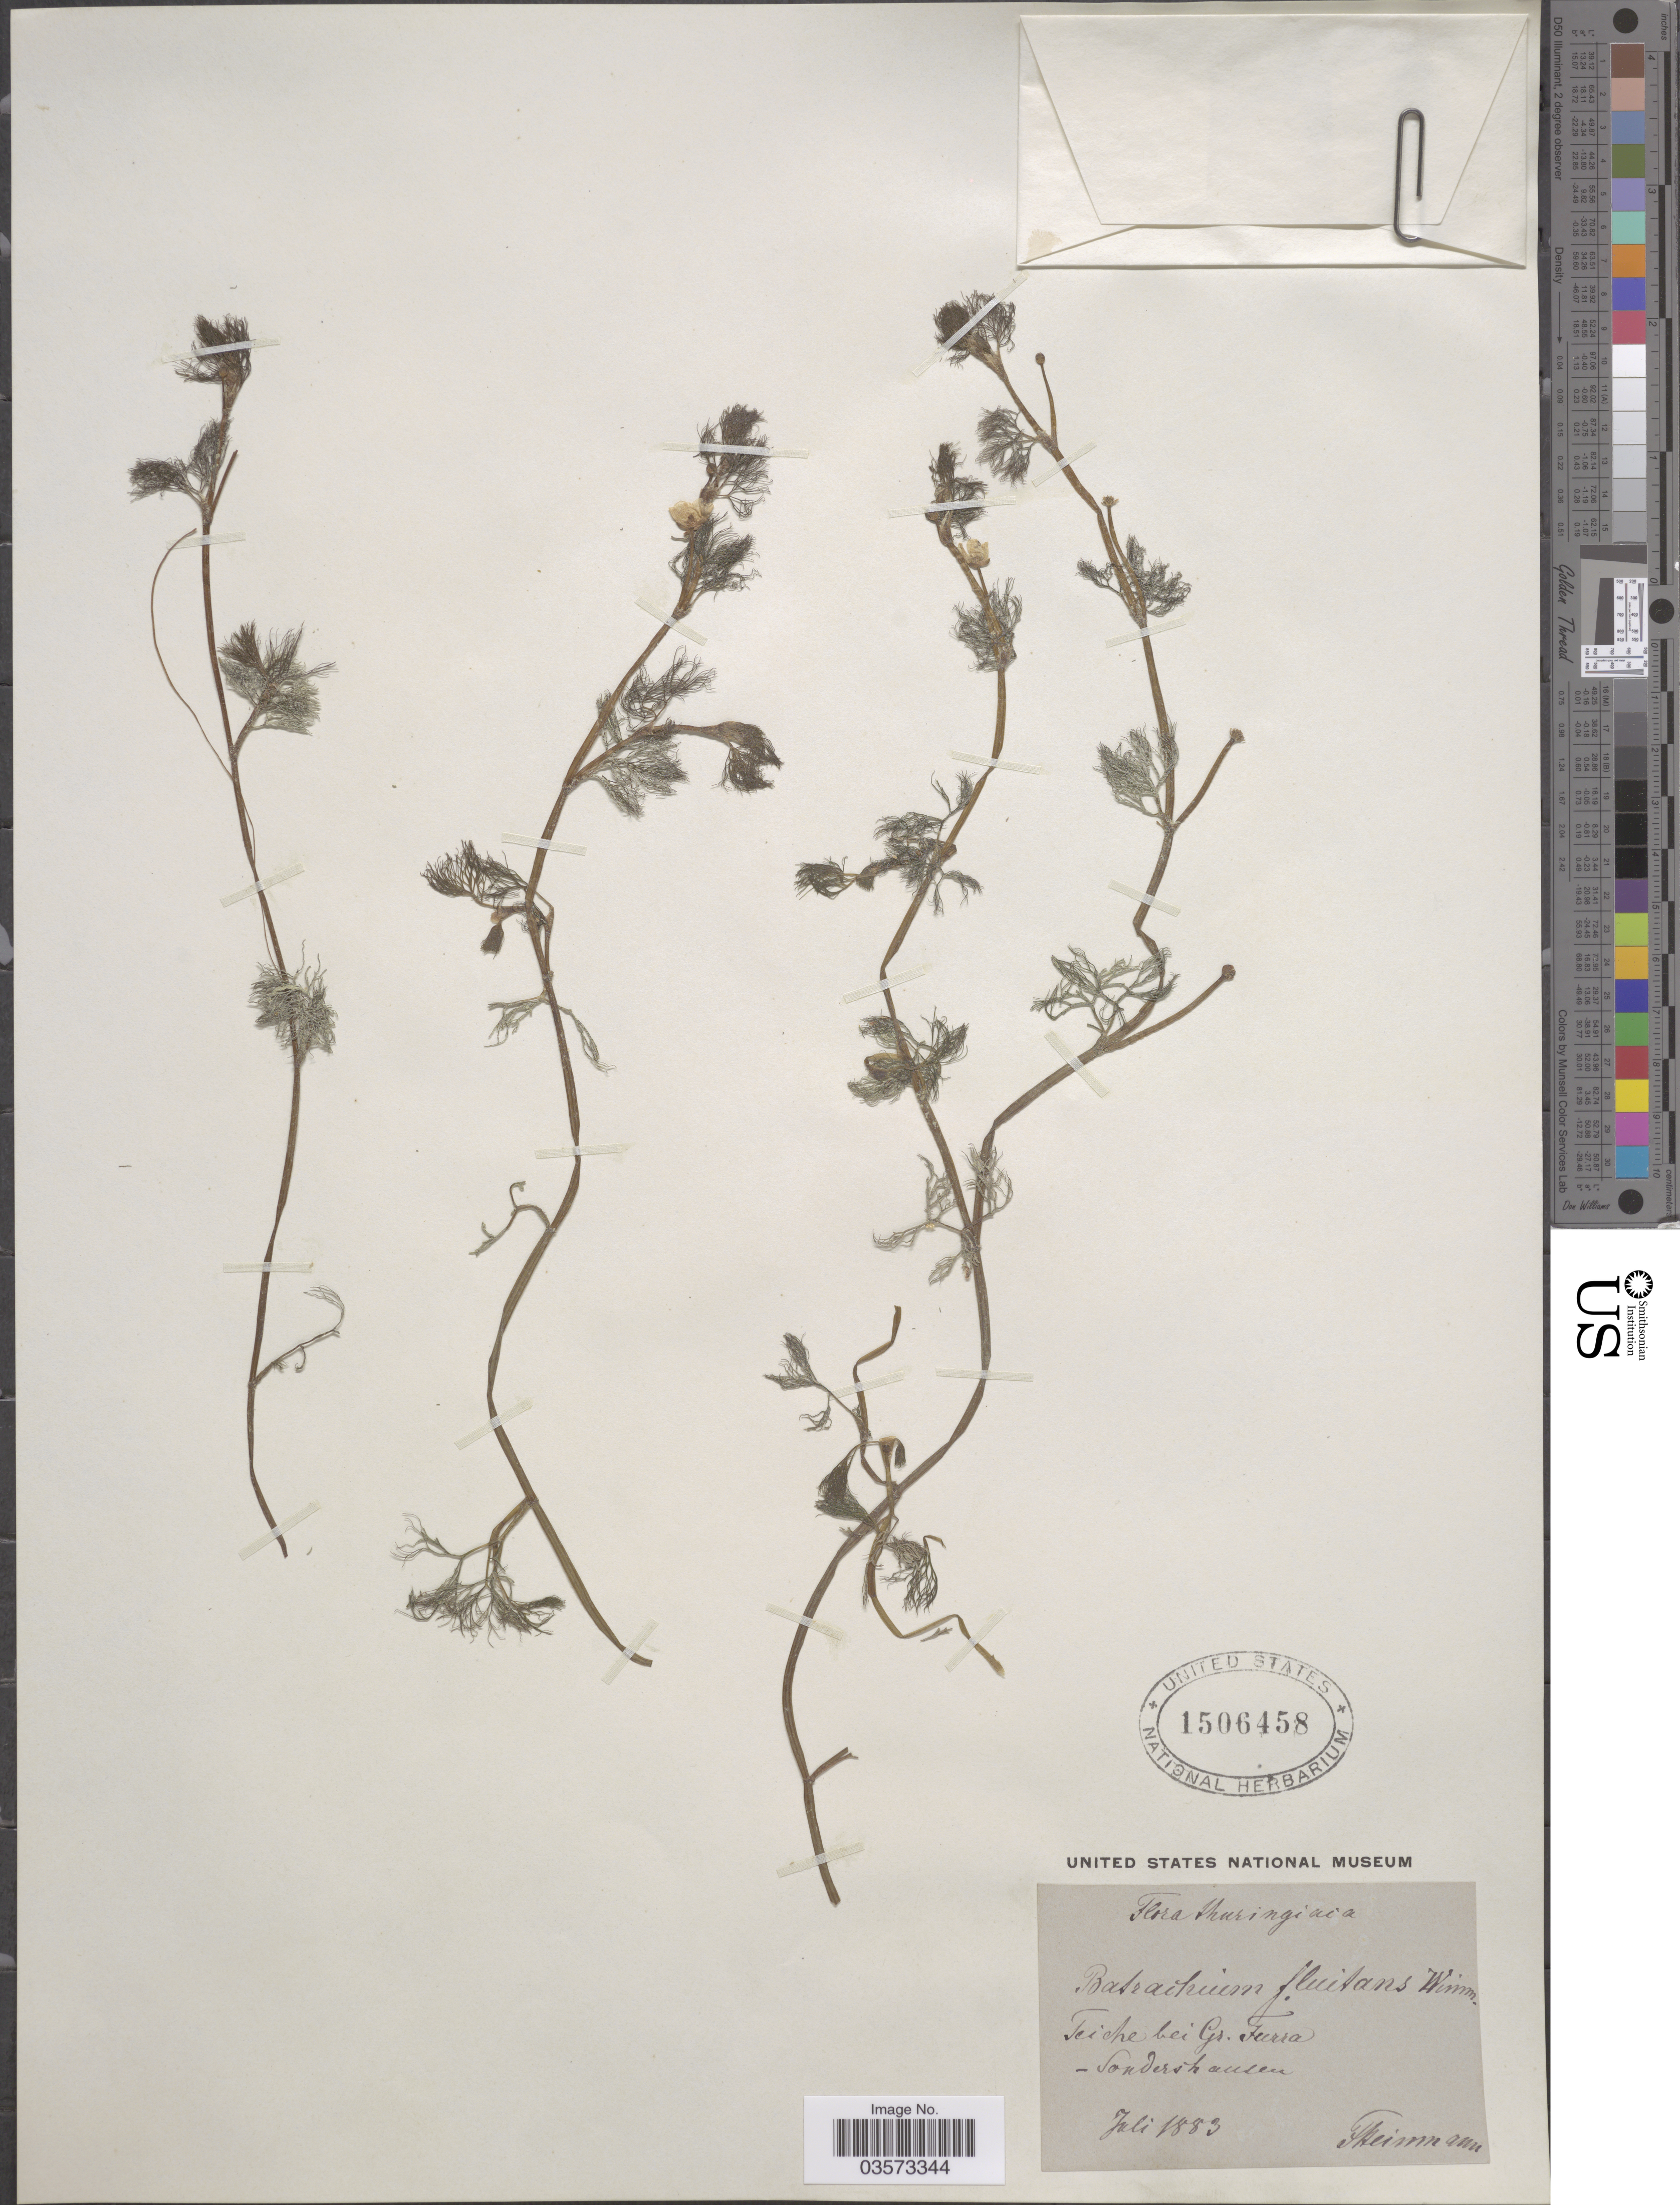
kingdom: Plantae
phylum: Tracheophyta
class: Magnoliopsida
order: Ranunculales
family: Ranunculaceae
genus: Ranunculus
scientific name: Ranunculus fluitans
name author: Lam.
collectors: -. Theimmann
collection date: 1883-07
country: Germany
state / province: Thuringia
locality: Thuringiaca. Teiche bei Gr. Furra - Sondershausen.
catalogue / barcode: US 1506458